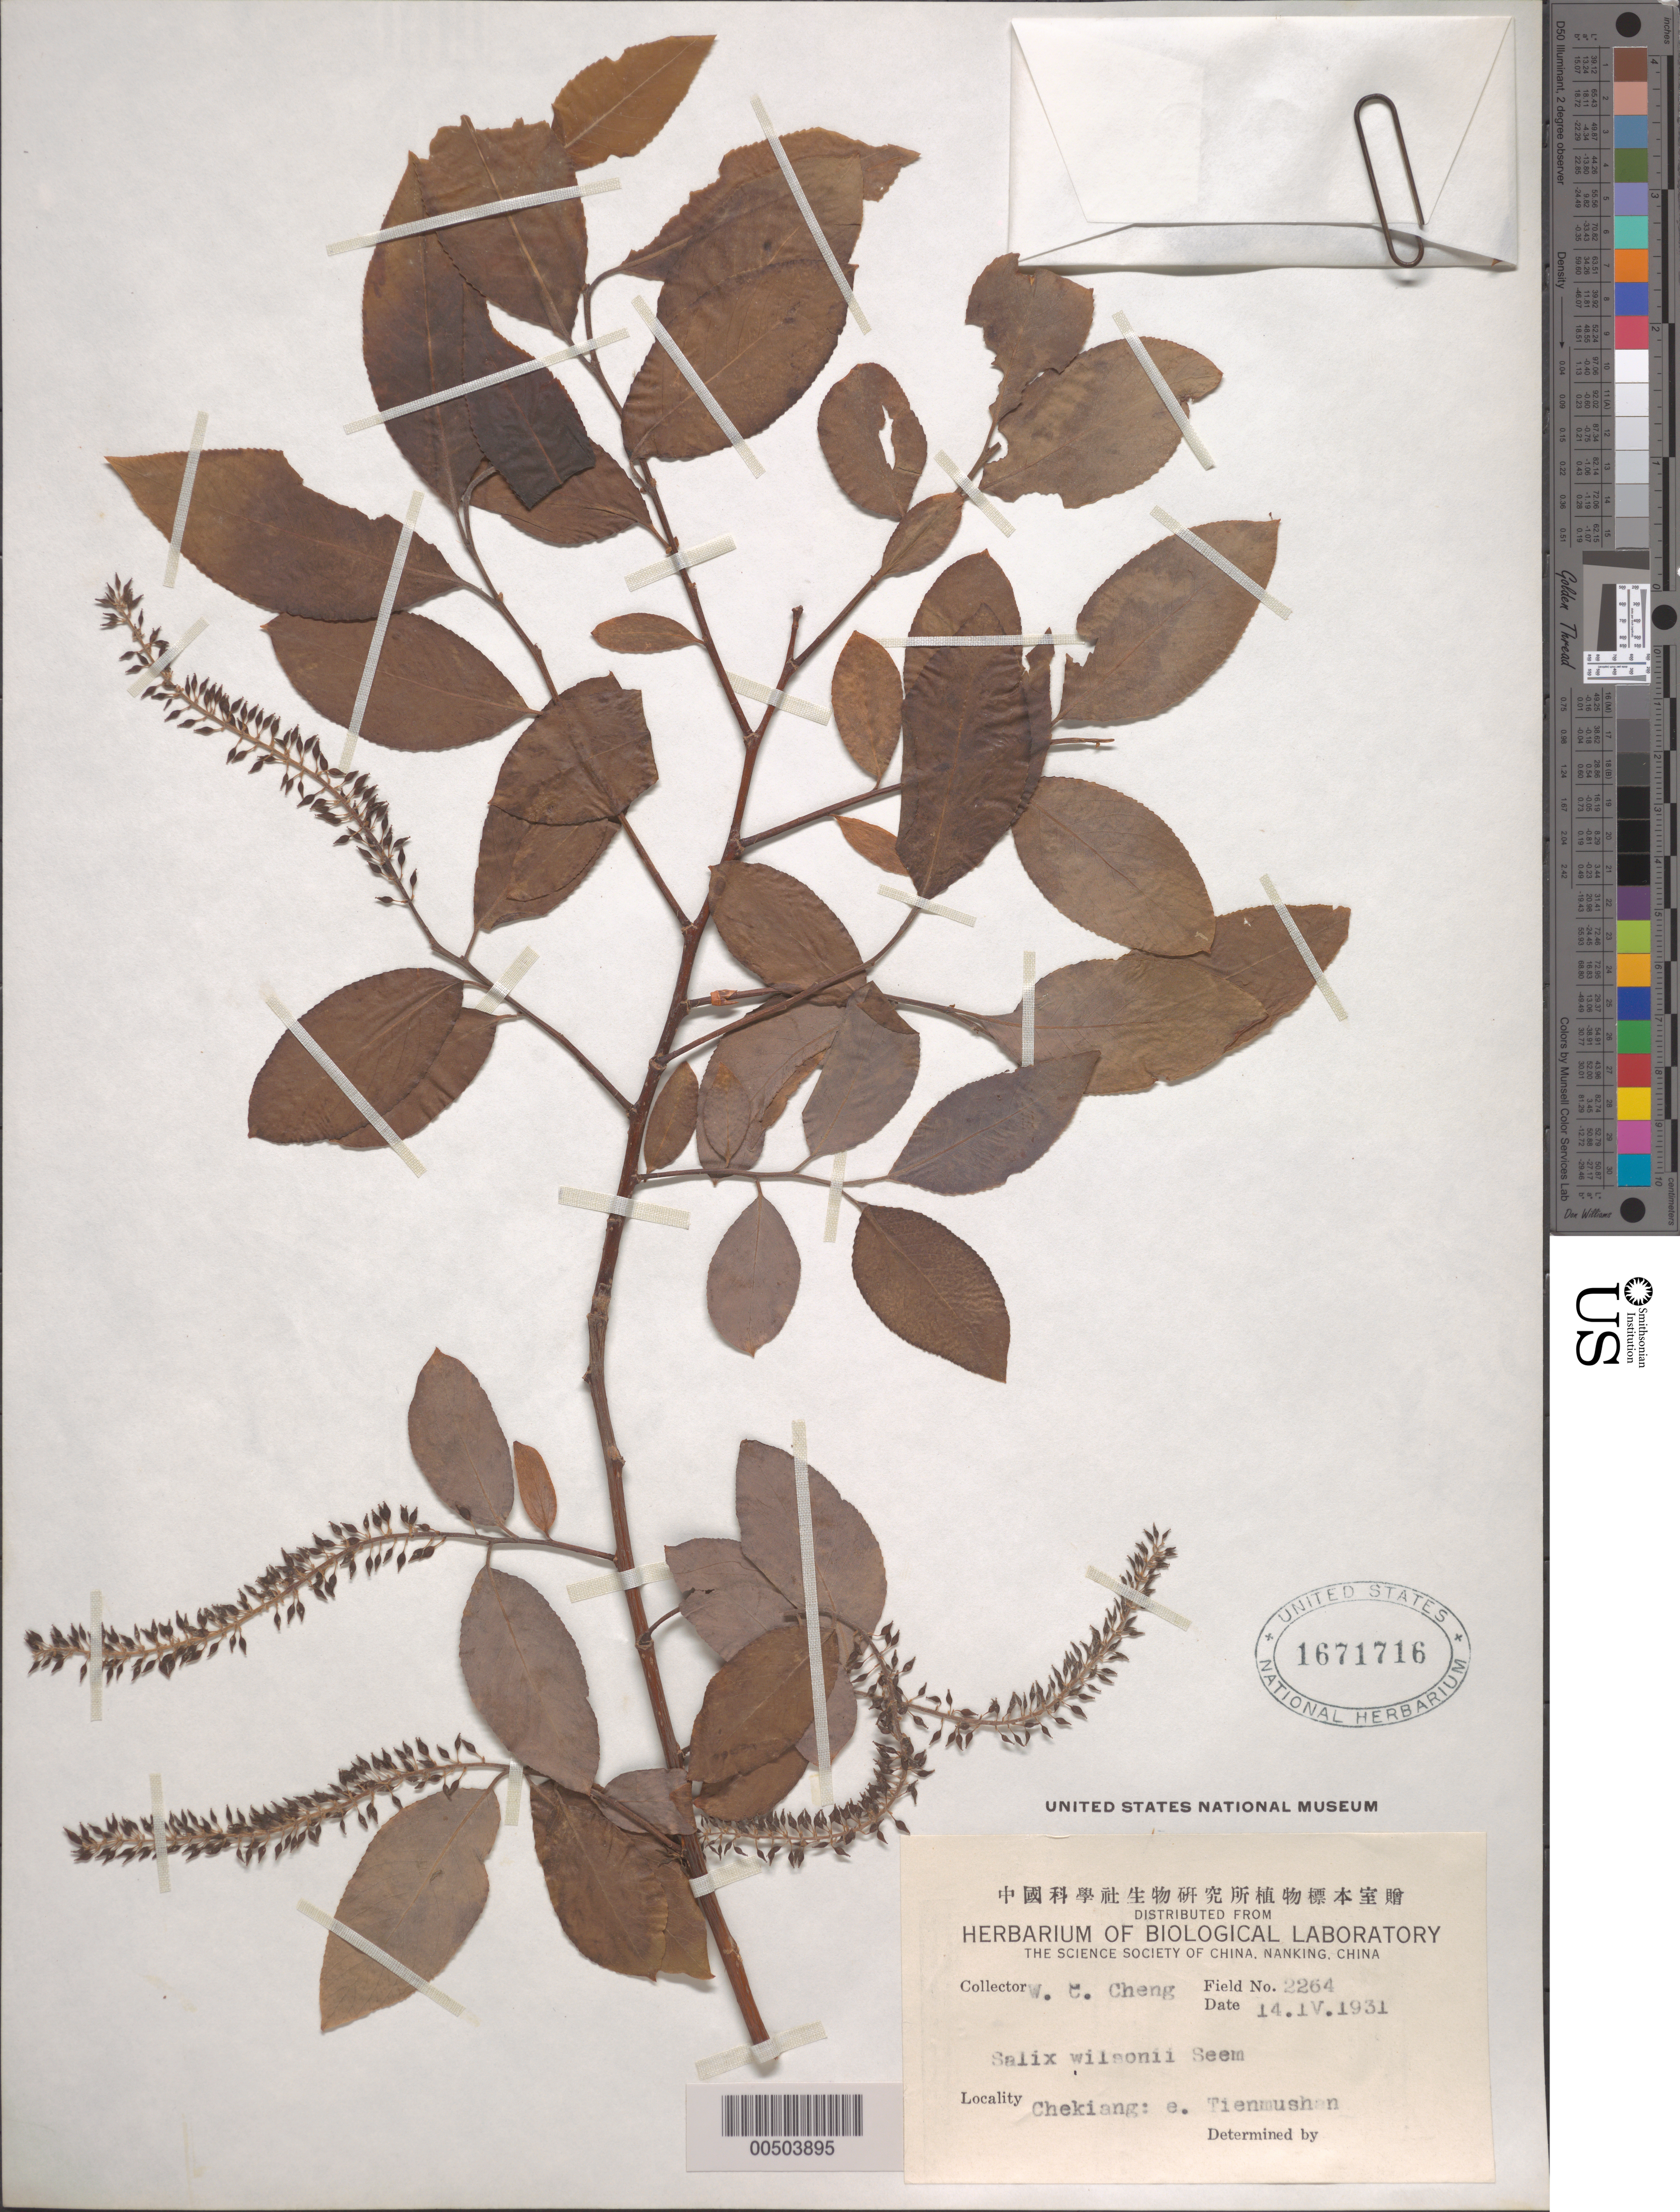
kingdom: Plantae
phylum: Tracheophyta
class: Magnoliopsida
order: Malpighiales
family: Salicaceae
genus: Salix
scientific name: Salix wilsonii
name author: Seemen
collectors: W. C. Cheng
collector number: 2264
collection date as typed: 14 Apr 1931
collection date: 1931-04-14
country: China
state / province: Zhejiang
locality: E. Tienmushan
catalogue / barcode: US 1671716